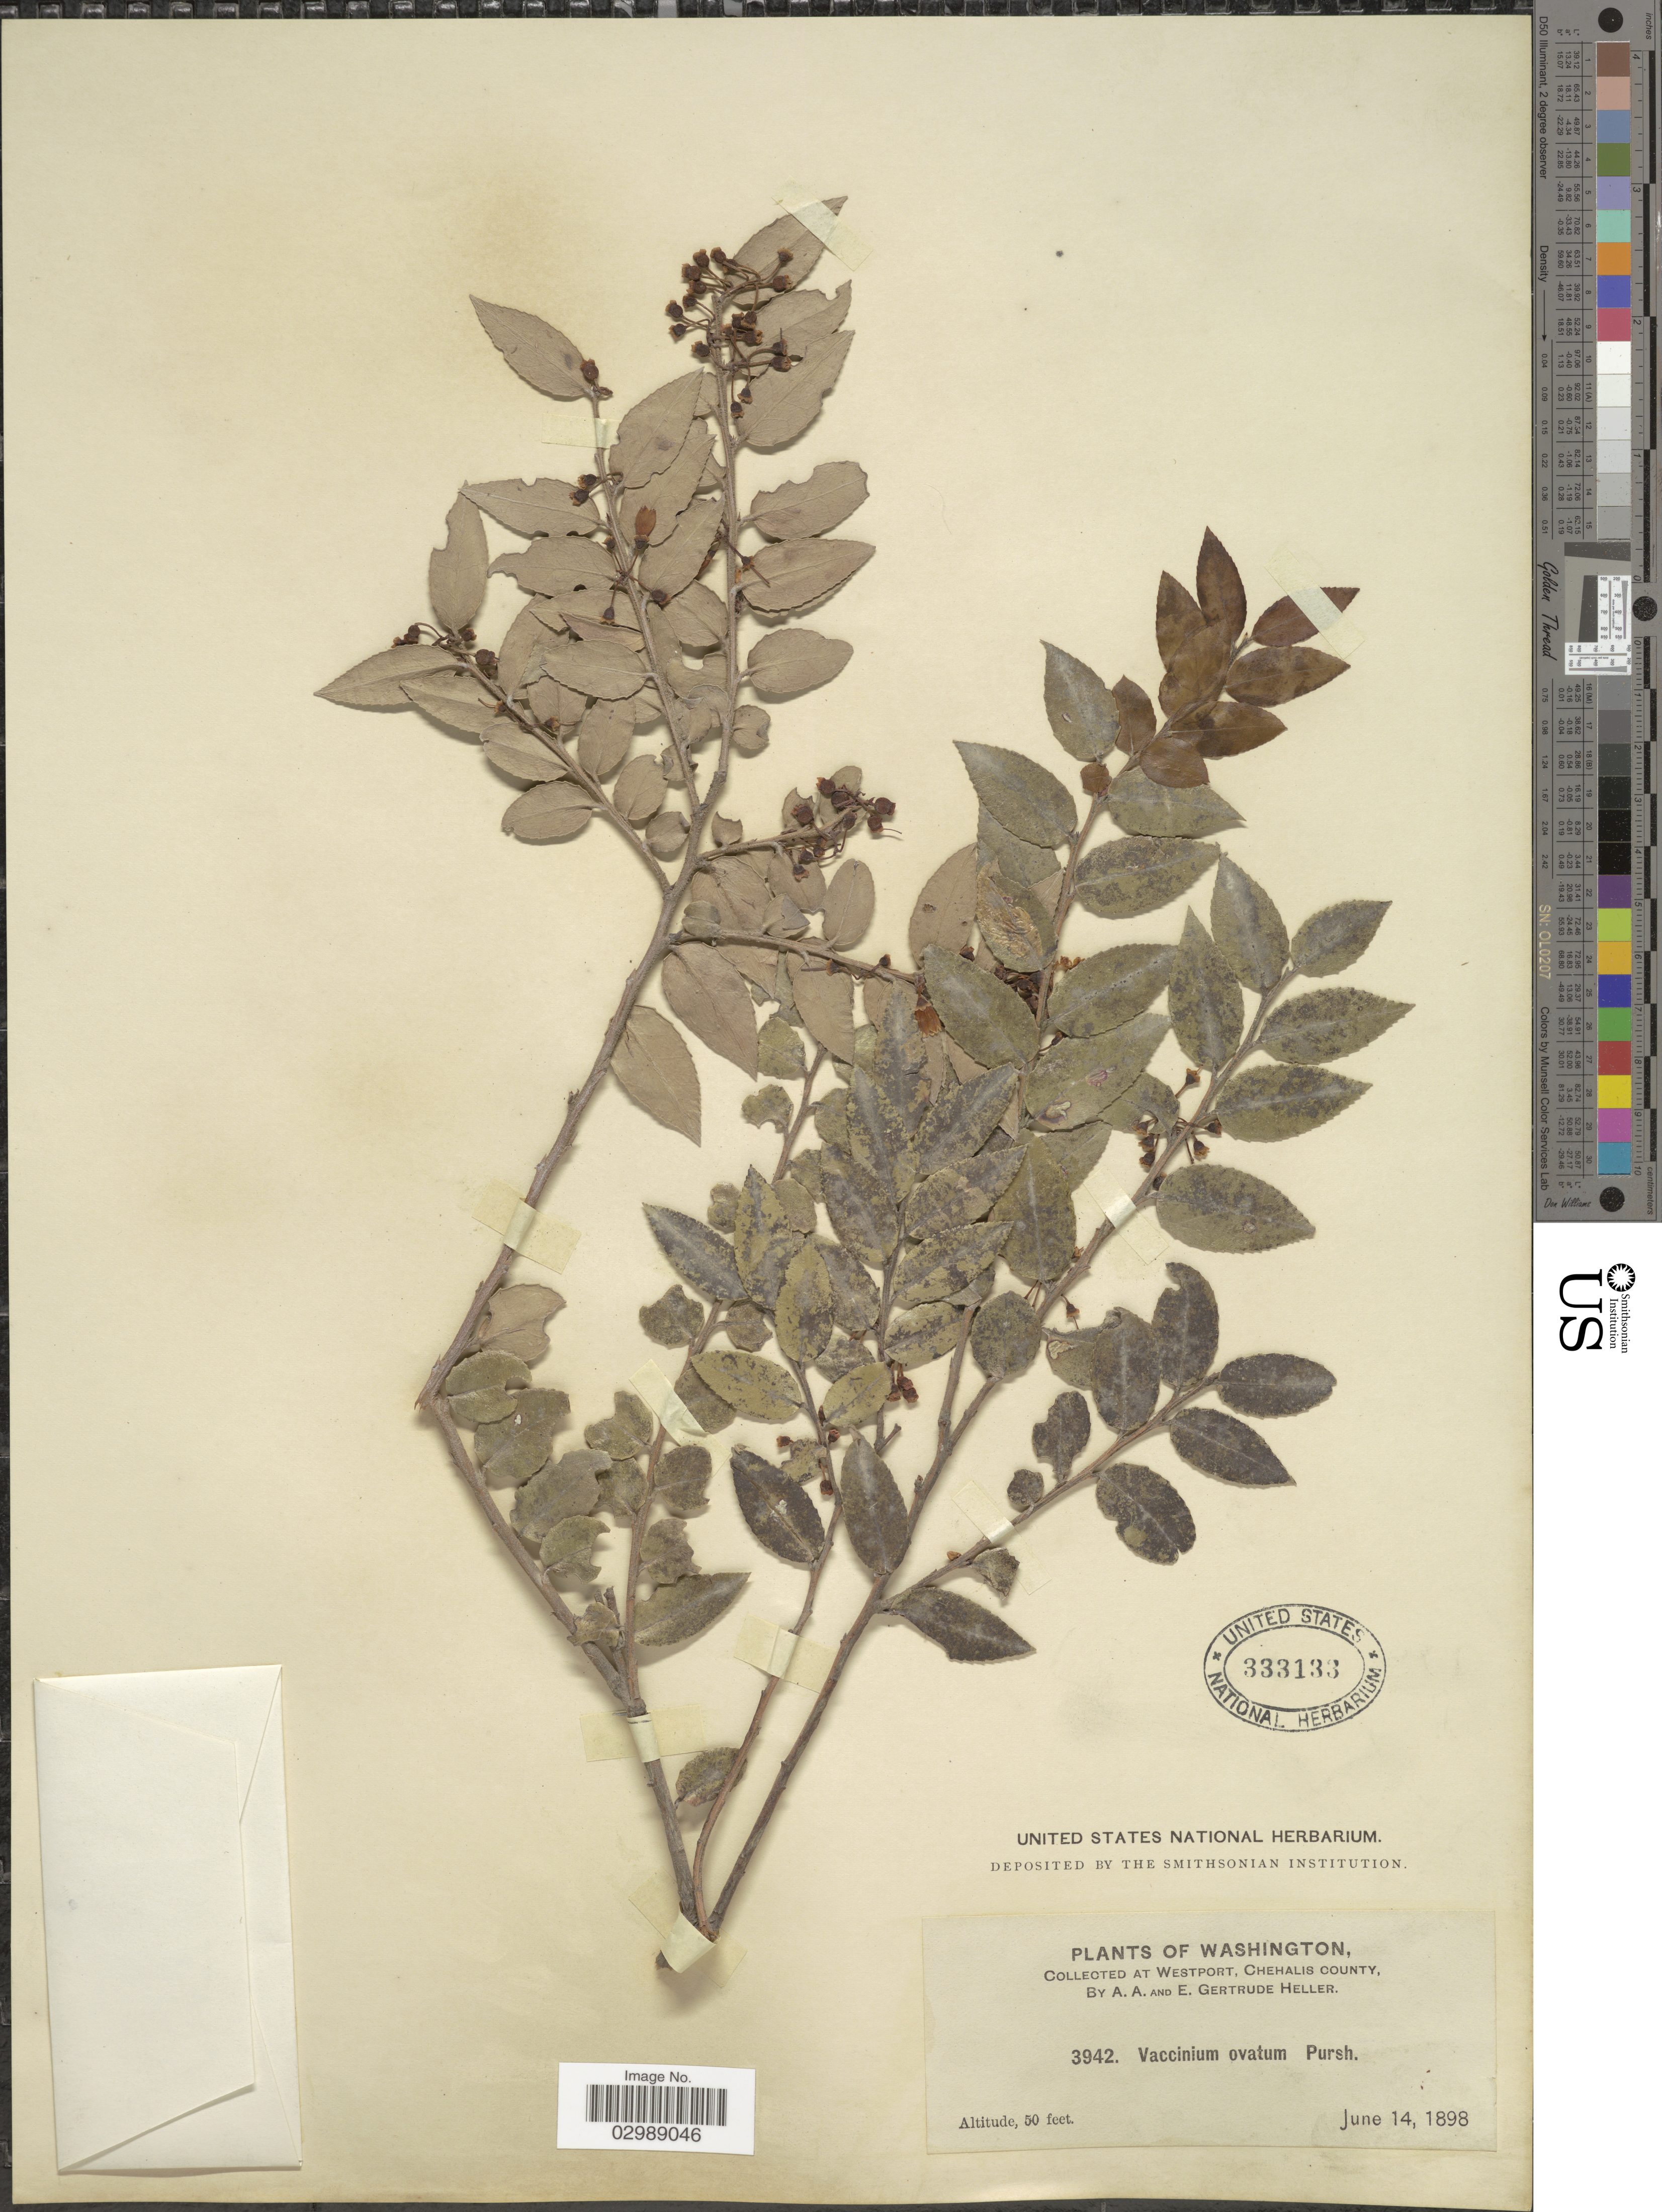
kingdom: Plantae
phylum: Tracheophyta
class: Magnoliopsida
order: Ericales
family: Ericaceae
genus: Vaccinium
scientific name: Vaccinium ovatum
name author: Pursh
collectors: A. A. Heller & E. G. Heller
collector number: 3942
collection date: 1898-06-14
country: United States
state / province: Washington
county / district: Grays Harbor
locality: At Westport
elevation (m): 15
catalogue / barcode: US 333133